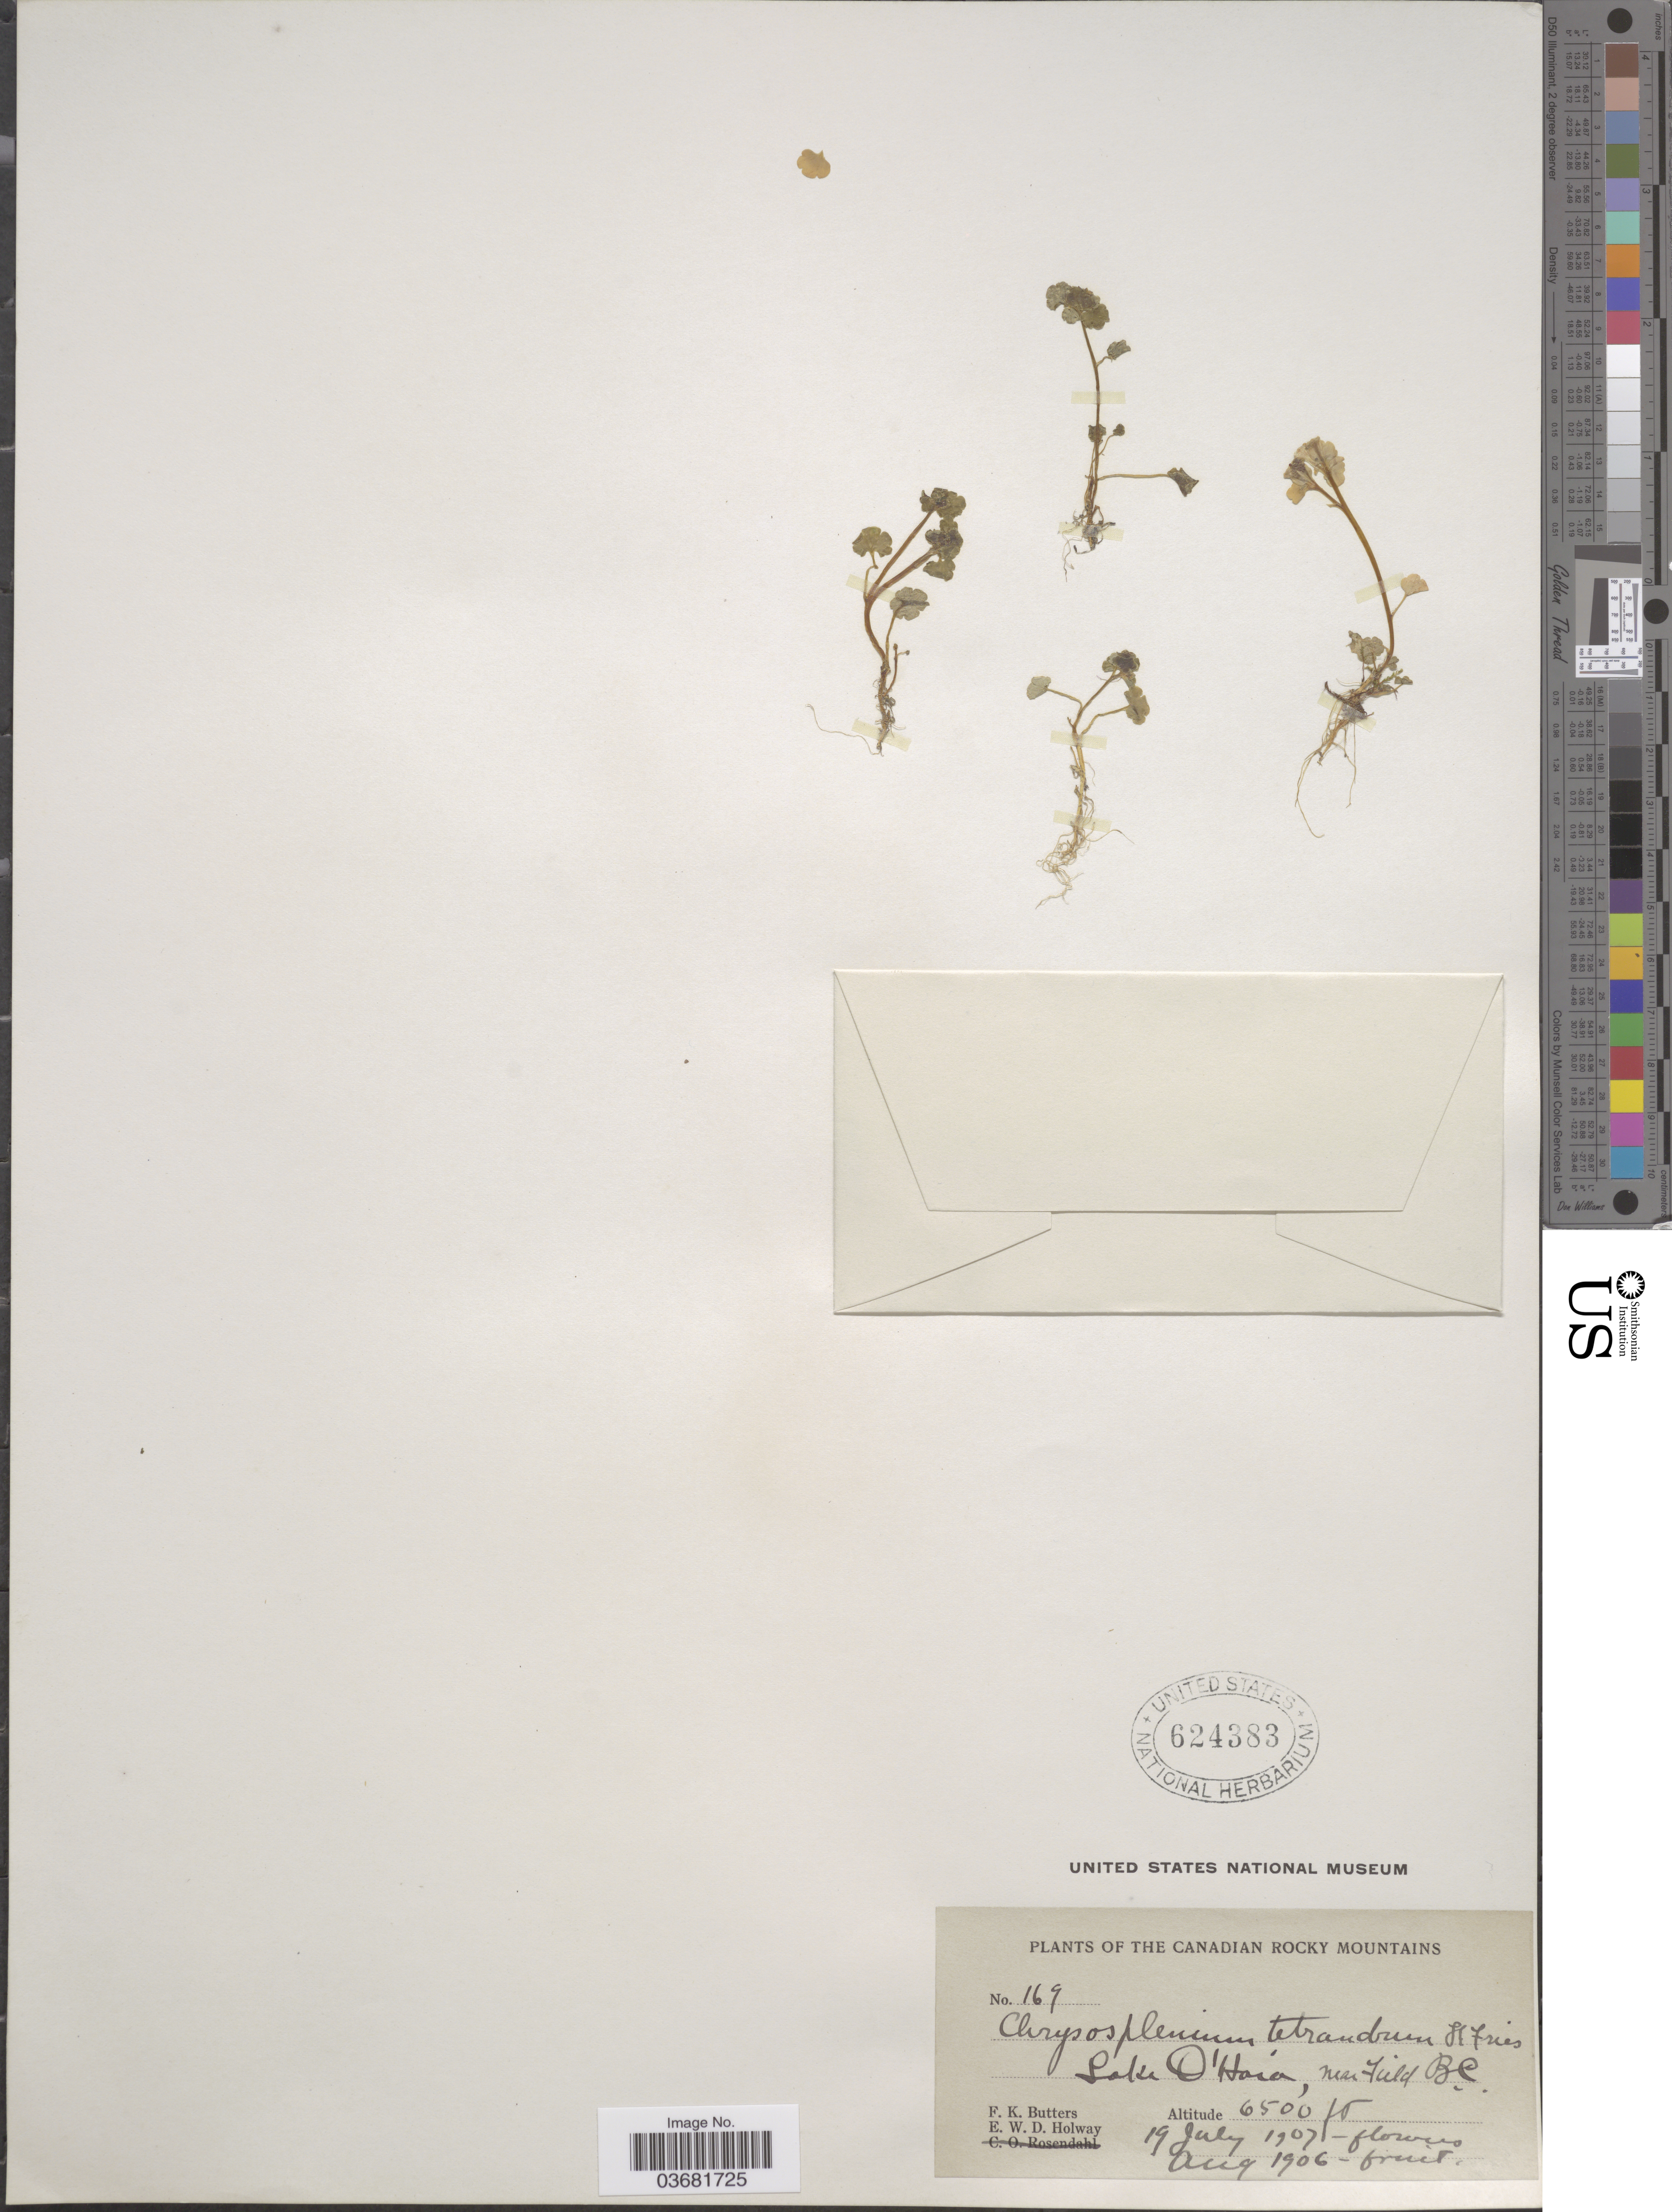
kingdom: Plantae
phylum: Tracheophyta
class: Magnoliopsida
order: Saxifragales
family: Saxifragaceae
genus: Chrysosplenium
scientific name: Chrysosplenium tetrandrum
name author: (N. Lund) Th. Fr.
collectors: F. K. Butters & E. W. D. Holway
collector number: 169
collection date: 1906-08/1907-07-19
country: Canada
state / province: British Columbia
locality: The Canadian Rocky Mountains. Lake O'Hara, near Field.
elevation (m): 1981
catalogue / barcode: US 624383